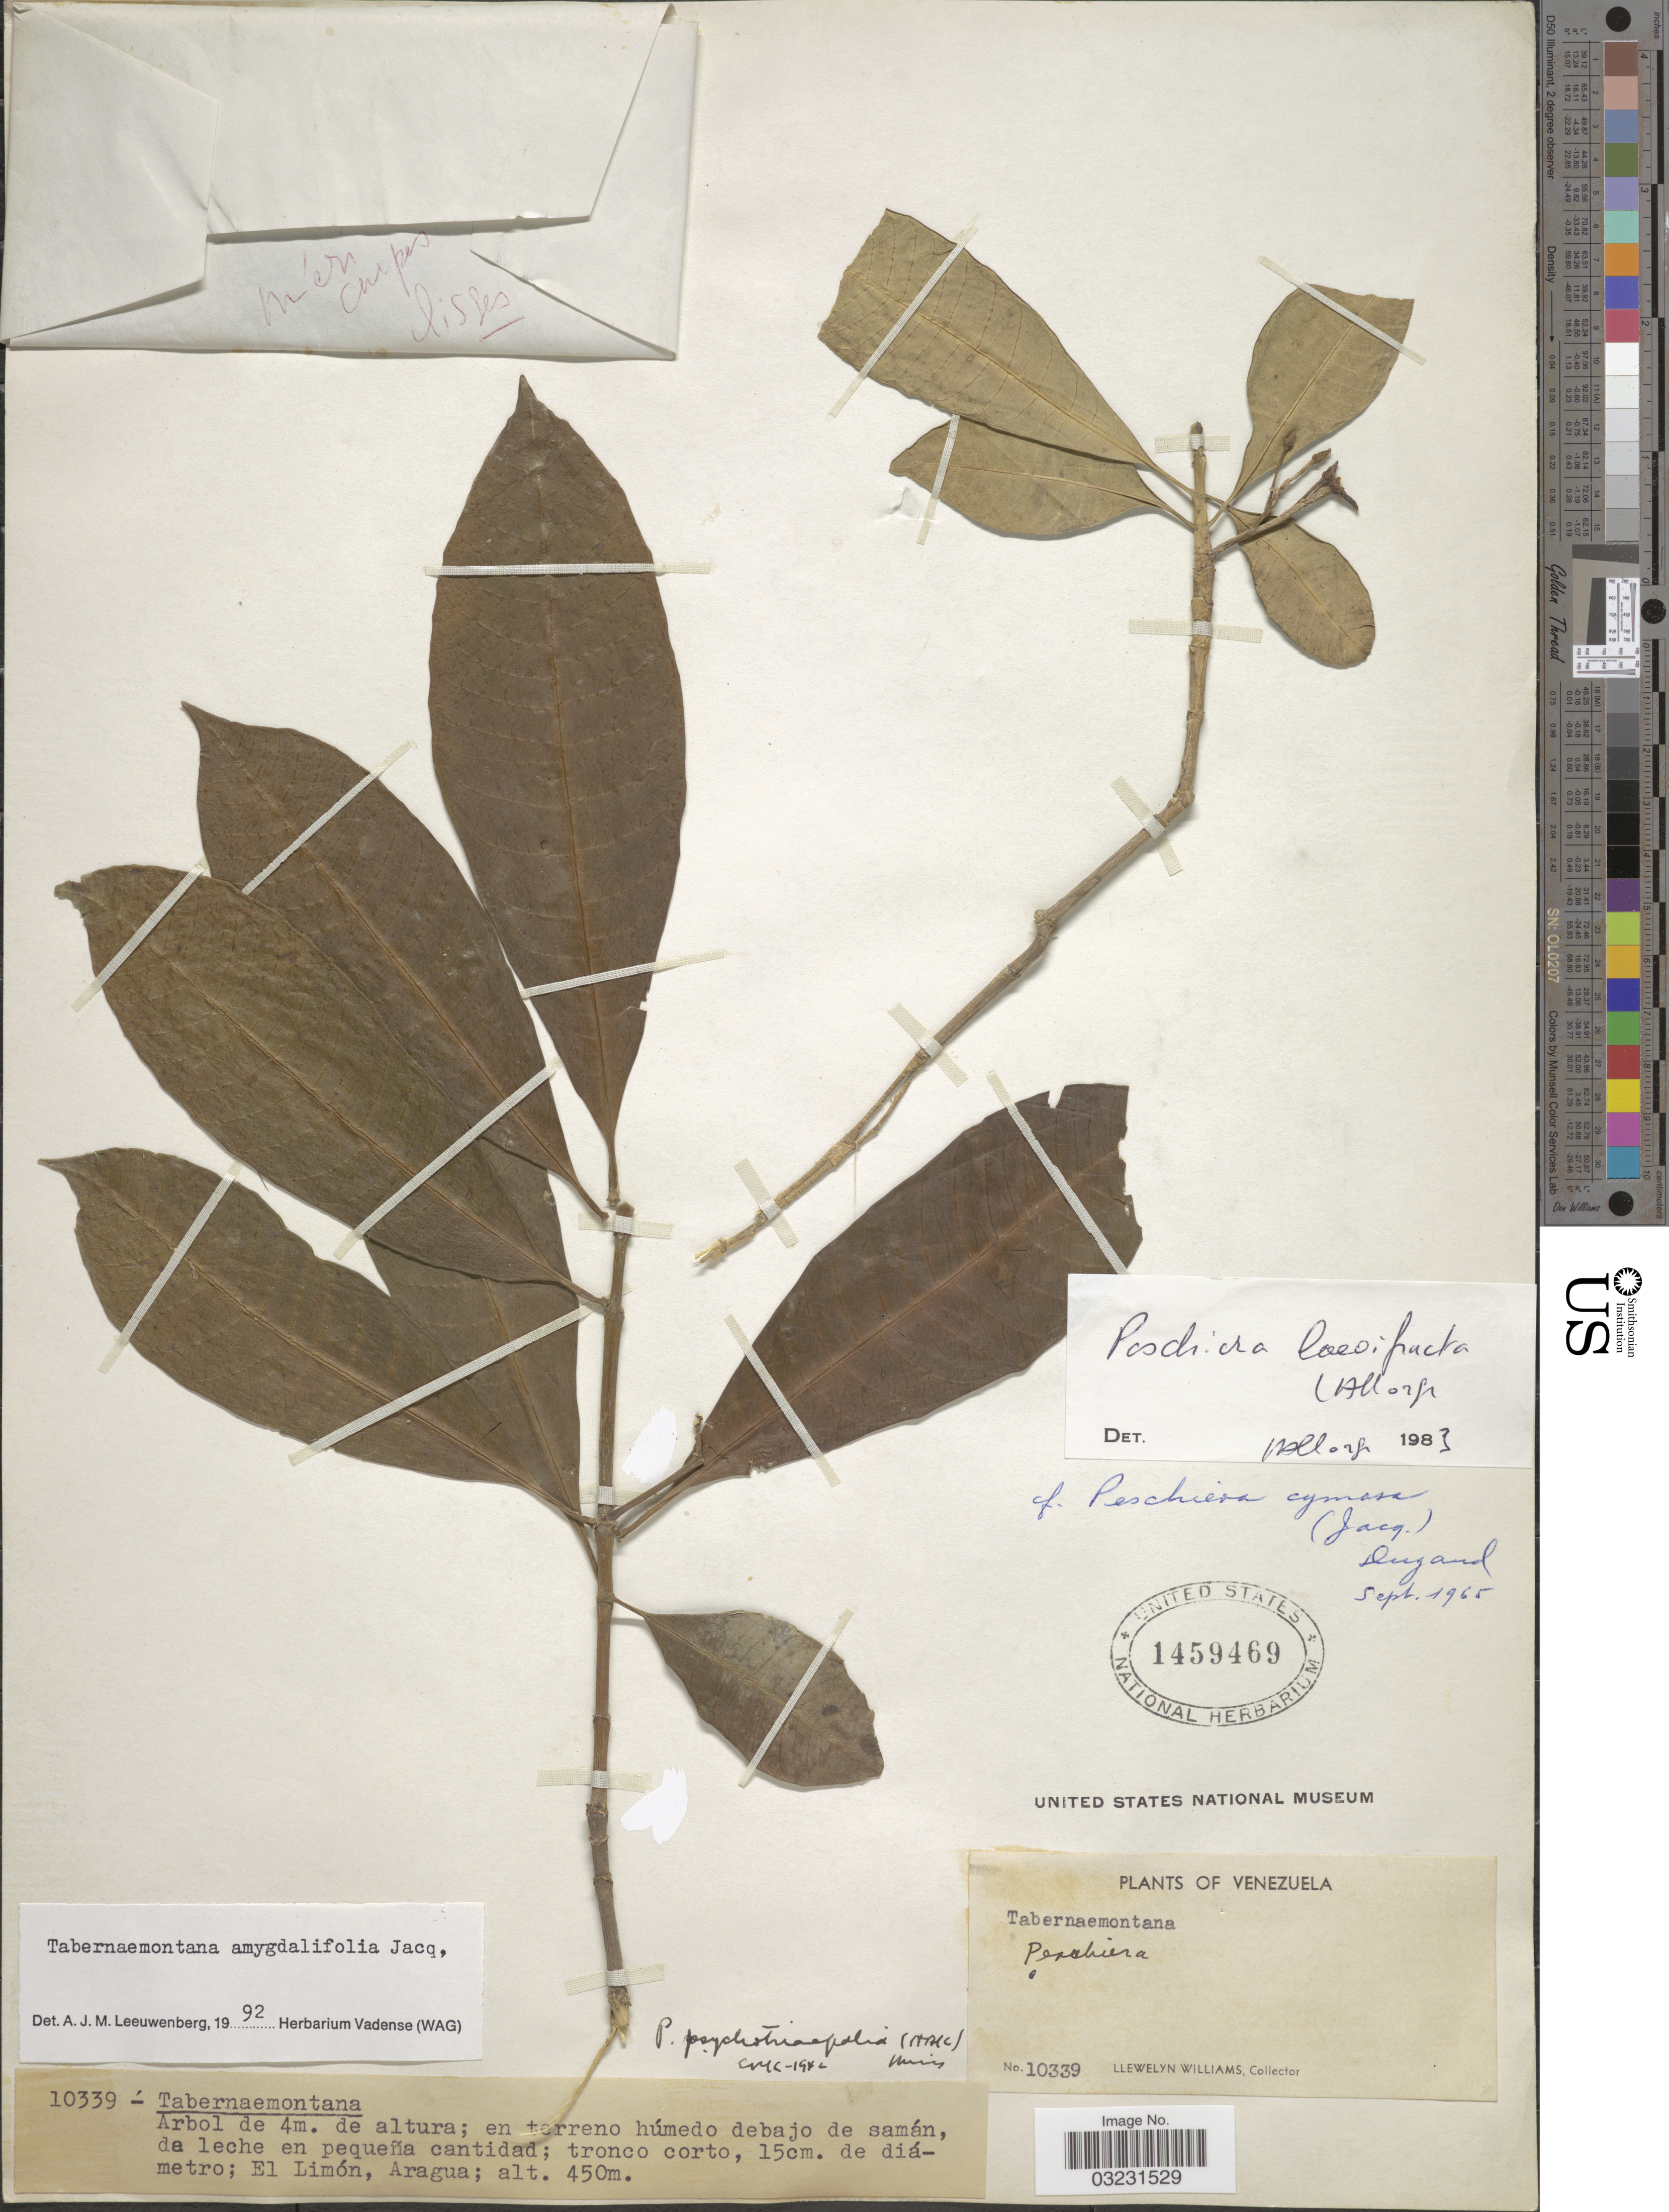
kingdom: Plantae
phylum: Tracheophyta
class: Magnoliopsida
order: Gentianales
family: Apocynaceae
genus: Tabernaemontana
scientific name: Tabernaemontana amygdalifolia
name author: Jacq.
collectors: Ll. Williams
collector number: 10339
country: Venezuela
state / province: Aragua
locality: El Limón.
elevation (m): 450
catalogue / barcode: US 1459469